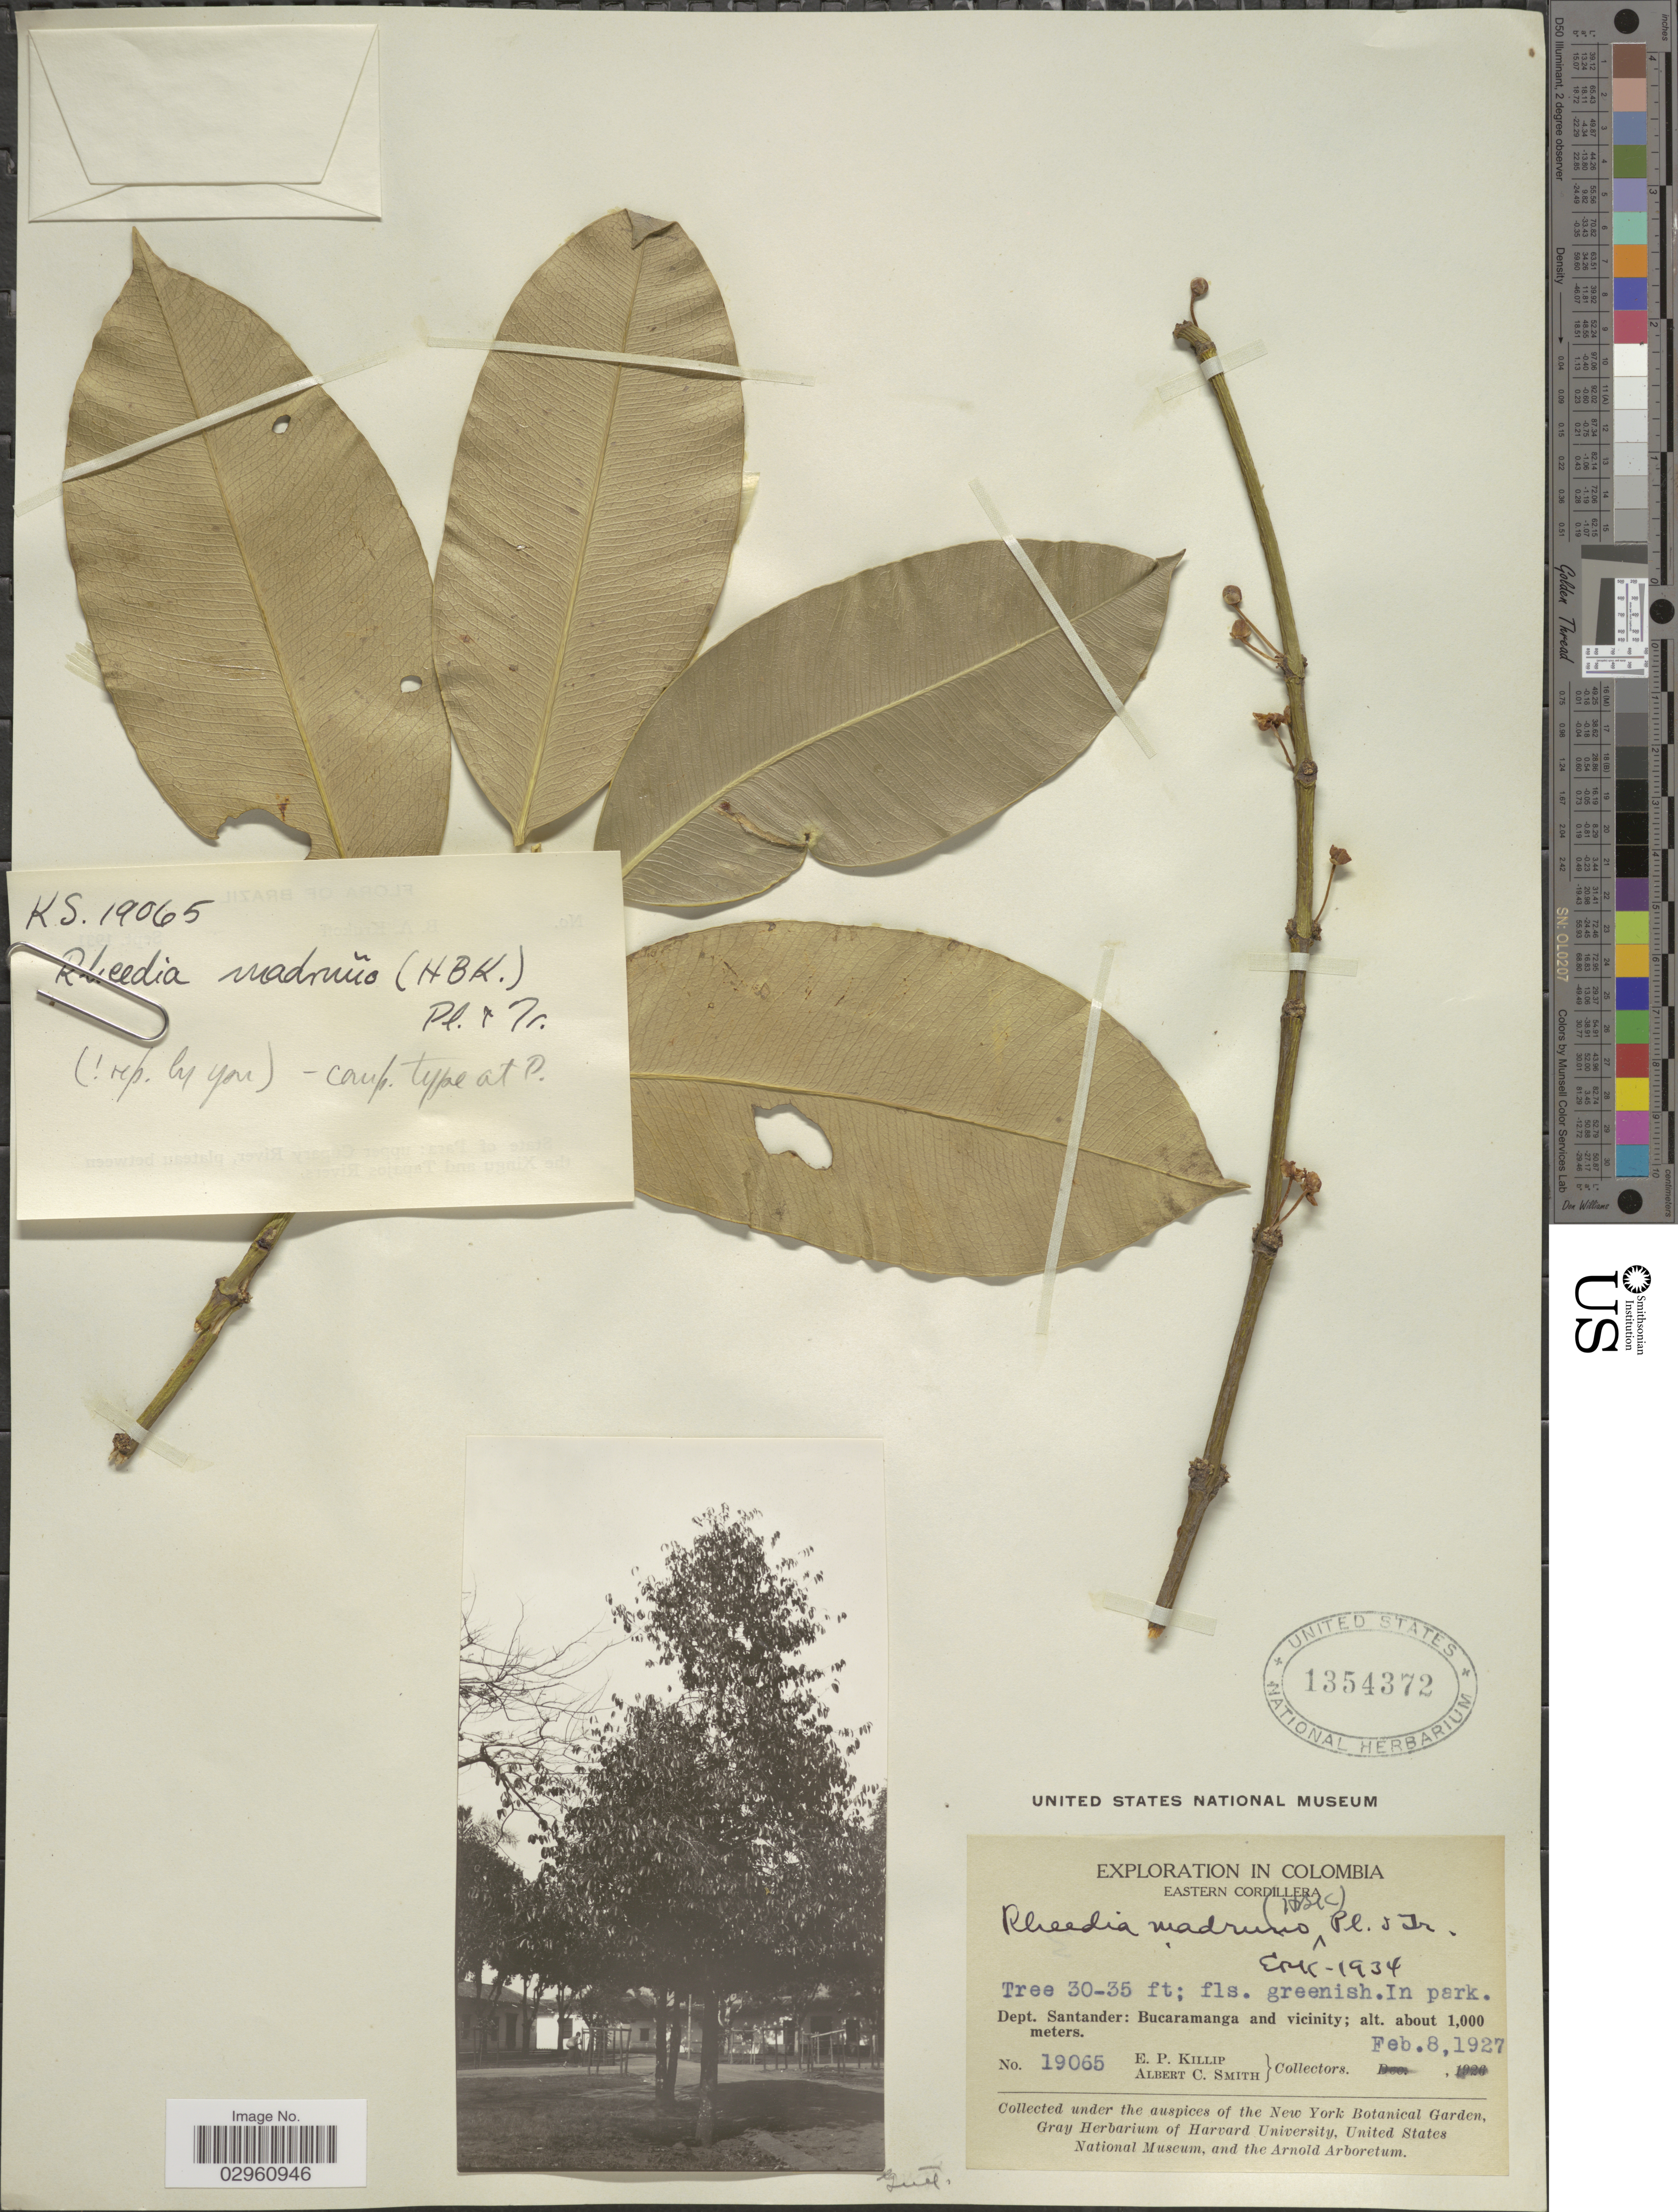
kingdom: Plantae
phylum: Tracheophyta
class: Magnoliopsida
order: Malpighiales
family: Clusiaceae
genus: Garcinia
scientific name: Garcinia madruno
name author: (Kunth) Hammel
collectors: E. P. Killip & A. C. Smith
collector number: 19065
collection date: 1927-02-08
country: Colombia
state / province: Santander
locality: Eastern Cordillera. Dept. Santander: Bucaramanga and vicinity.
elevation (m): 1000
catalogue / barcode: US 1354372